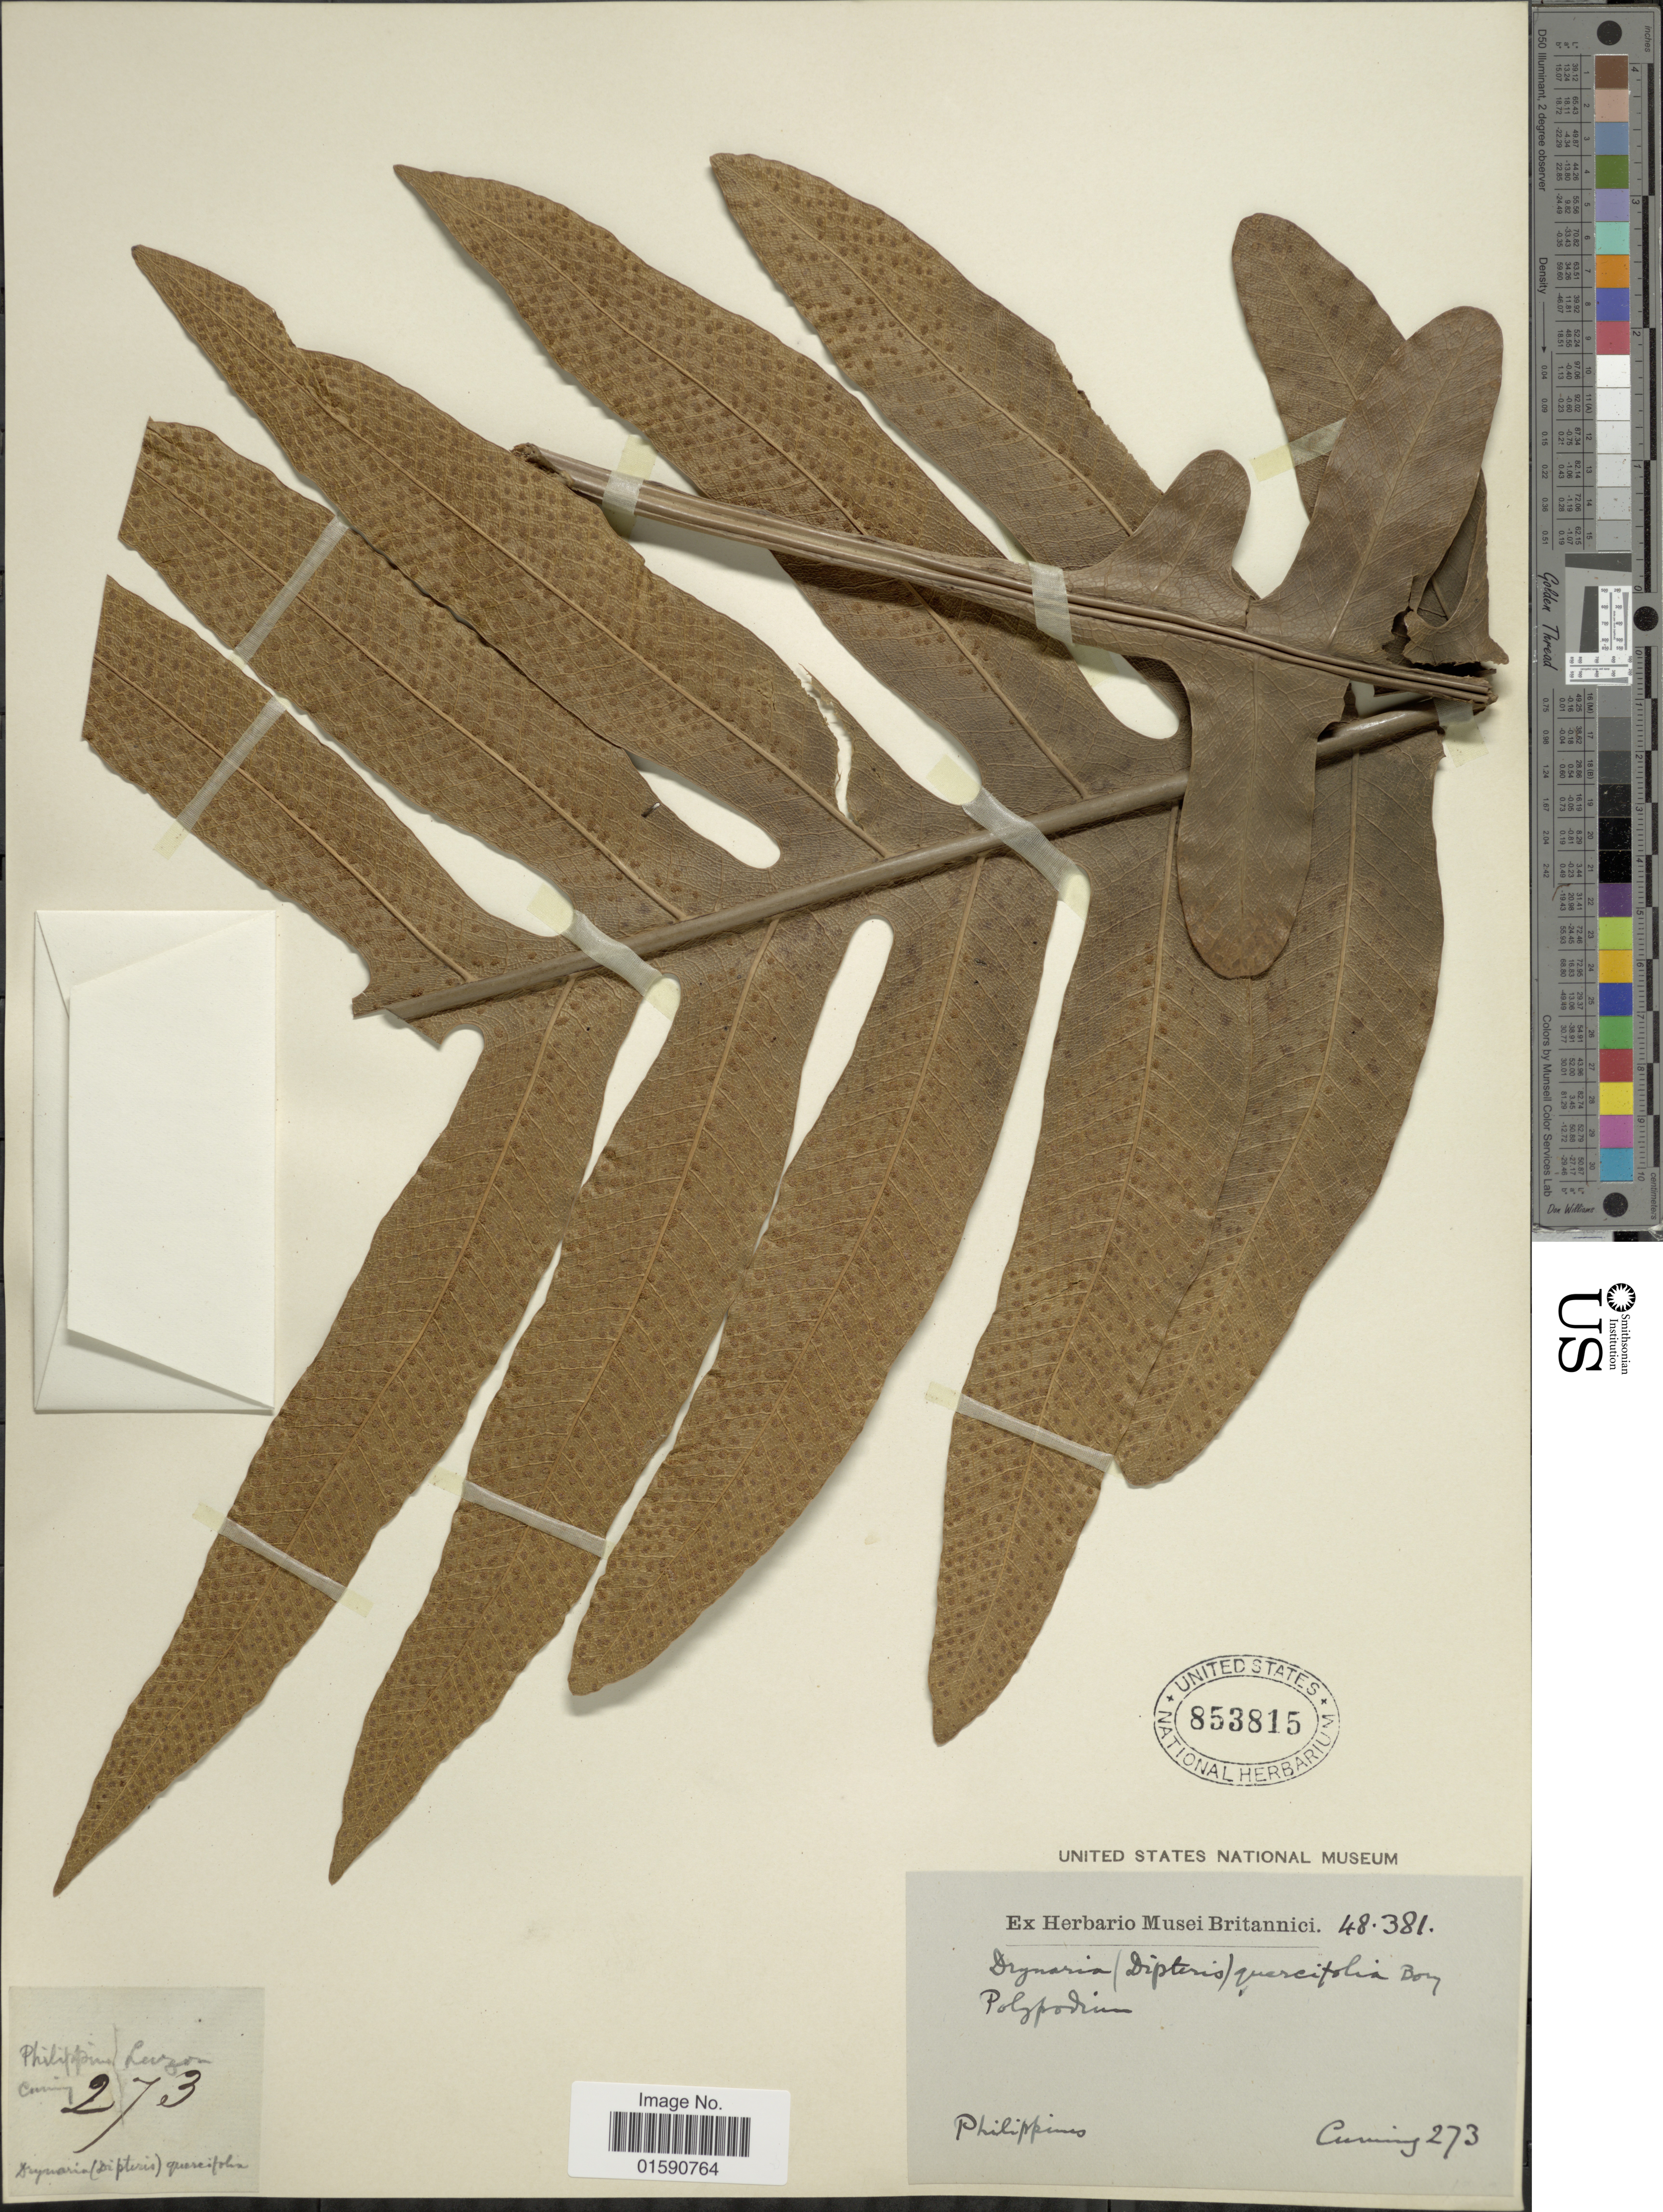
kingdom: Plantae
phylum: Tracheophyta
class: Polypodiopsida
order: Polypodiales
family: Polypodiaceae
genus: Drynaria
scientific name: Drynaria quercifolia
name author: (L.) J. Sm.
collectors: -. Cuming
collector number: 273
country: Philippines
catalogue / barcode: US 853815